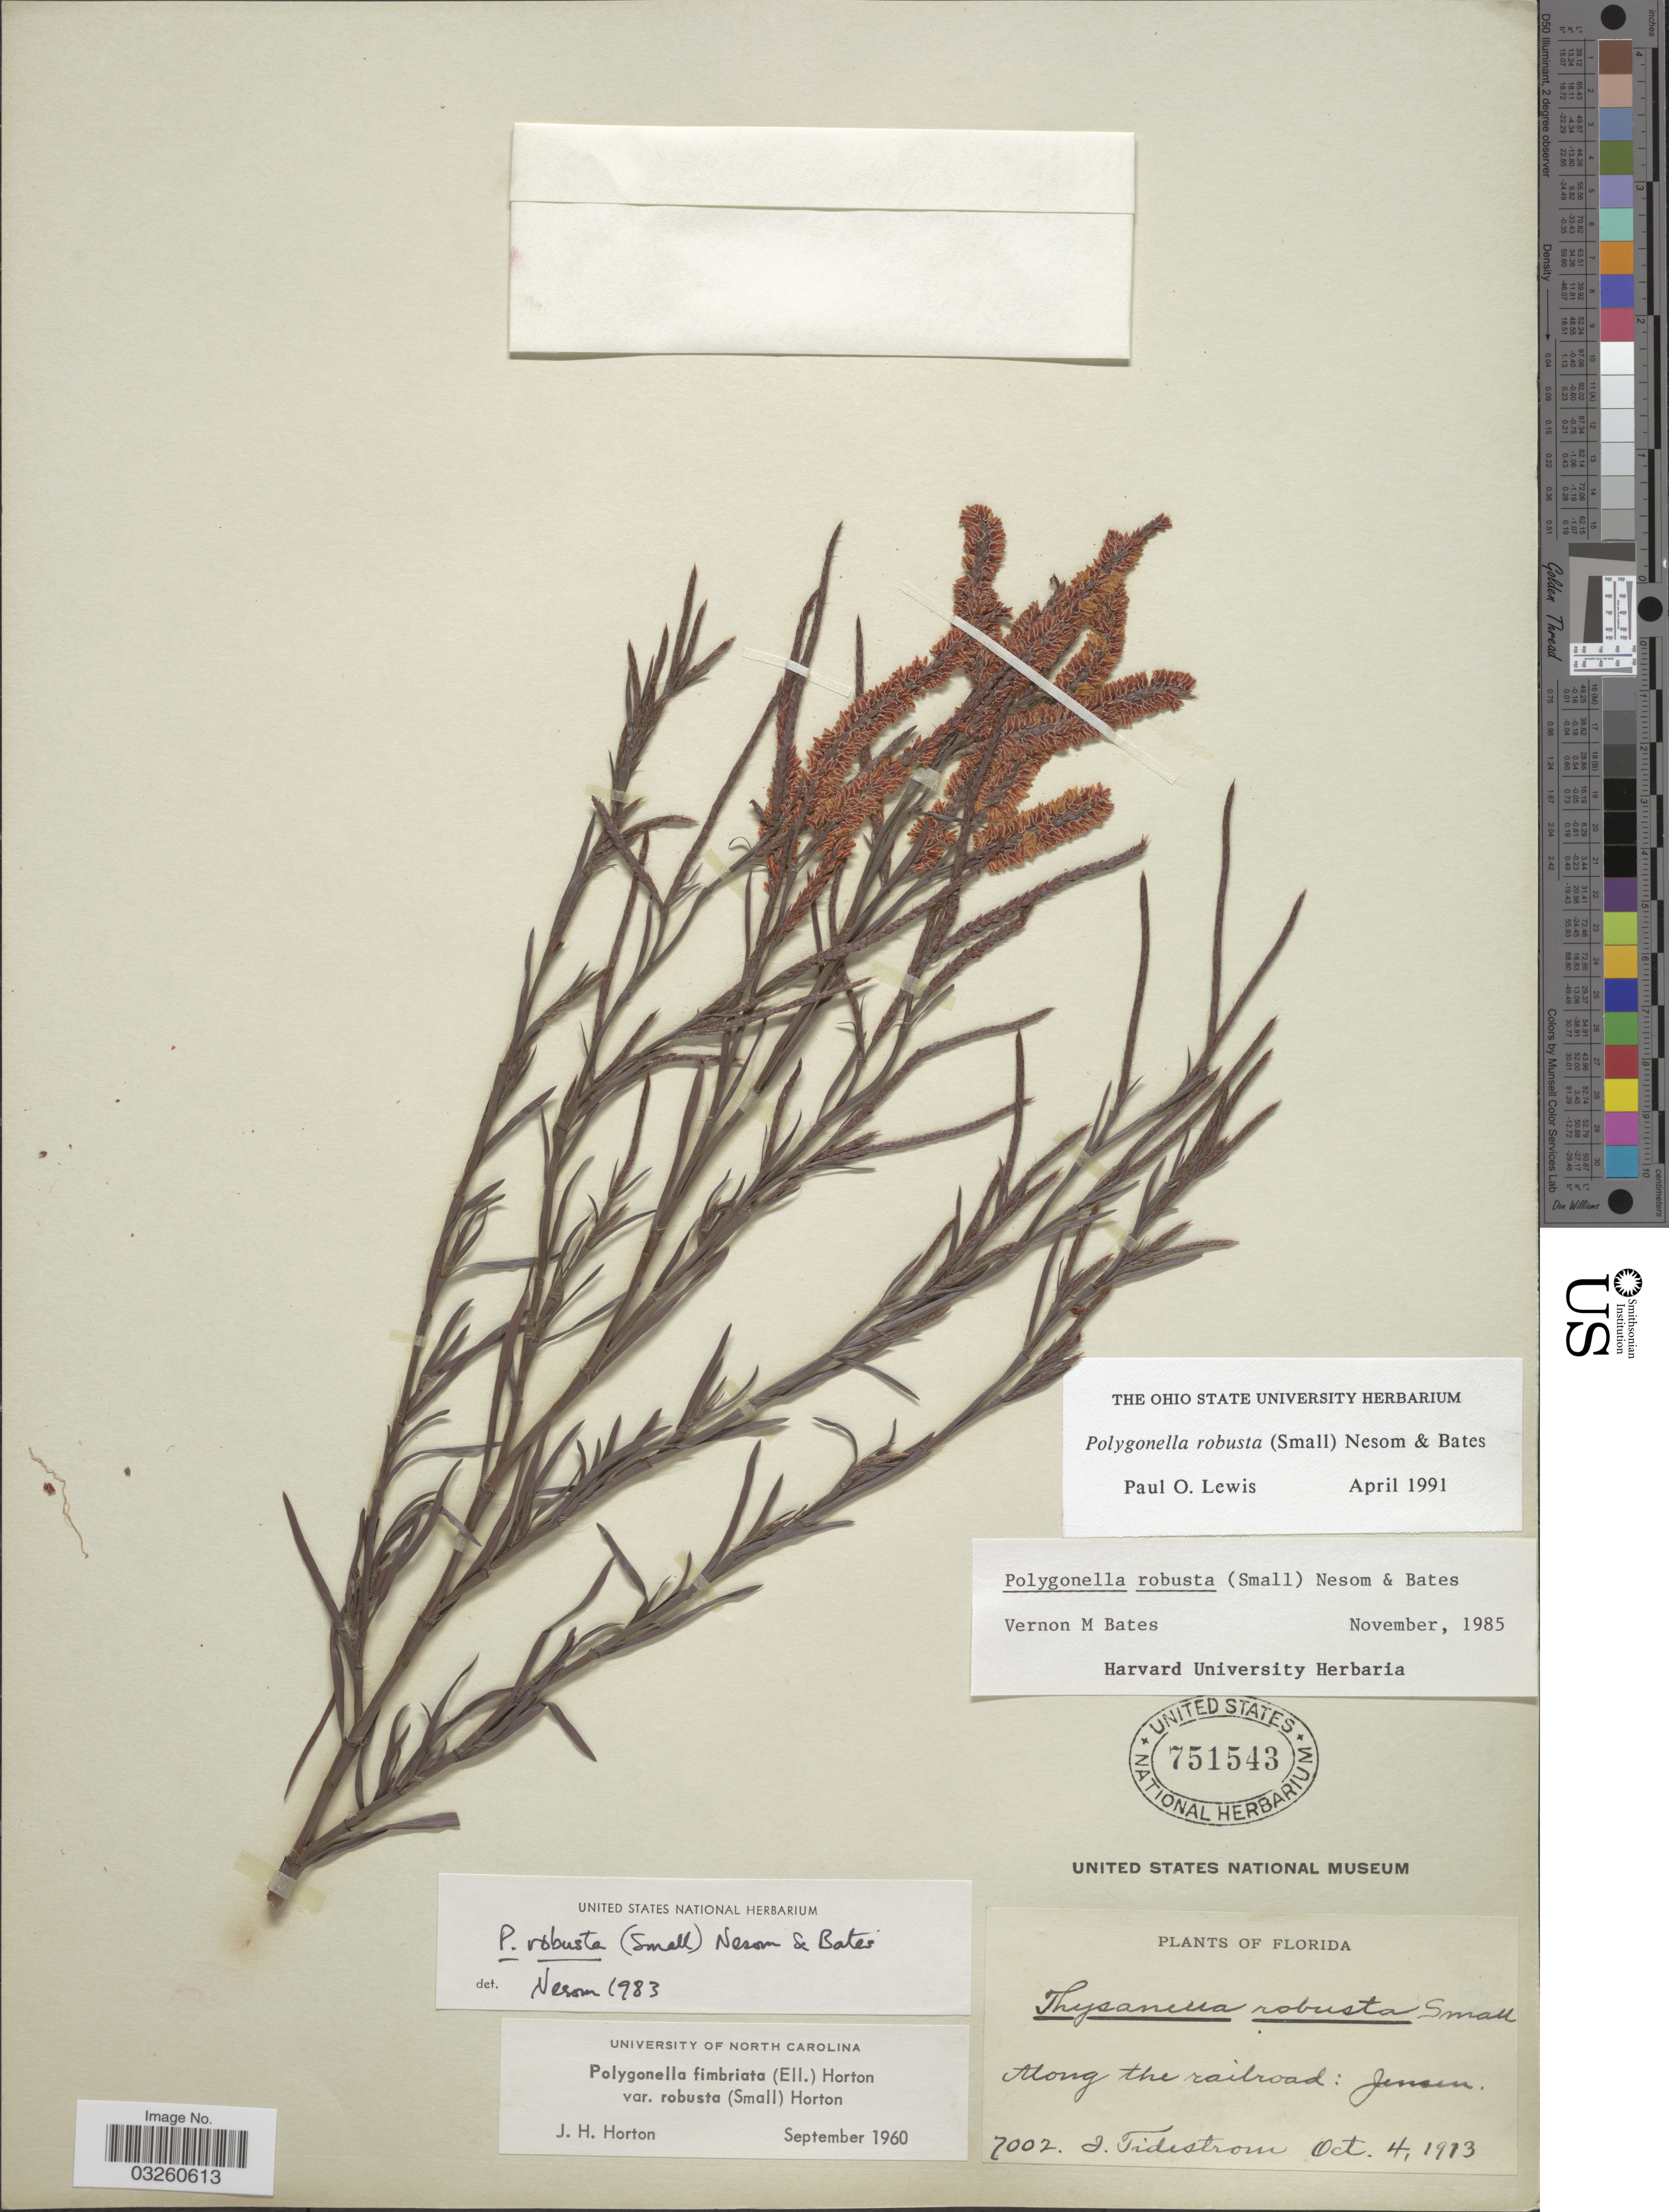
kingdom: Plantae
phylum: Tracheophyta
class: Magnoliopsida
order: Caryophyllales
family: Polygonaceae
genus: Polygonella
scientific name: Polygonella fimbriata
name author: (Elliott) Horton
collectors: I. F. Tidestrom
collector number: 7002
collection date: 1913-10-04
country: United States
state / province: Florida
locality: Along the railroad: Jensen.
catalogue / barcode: US 751543